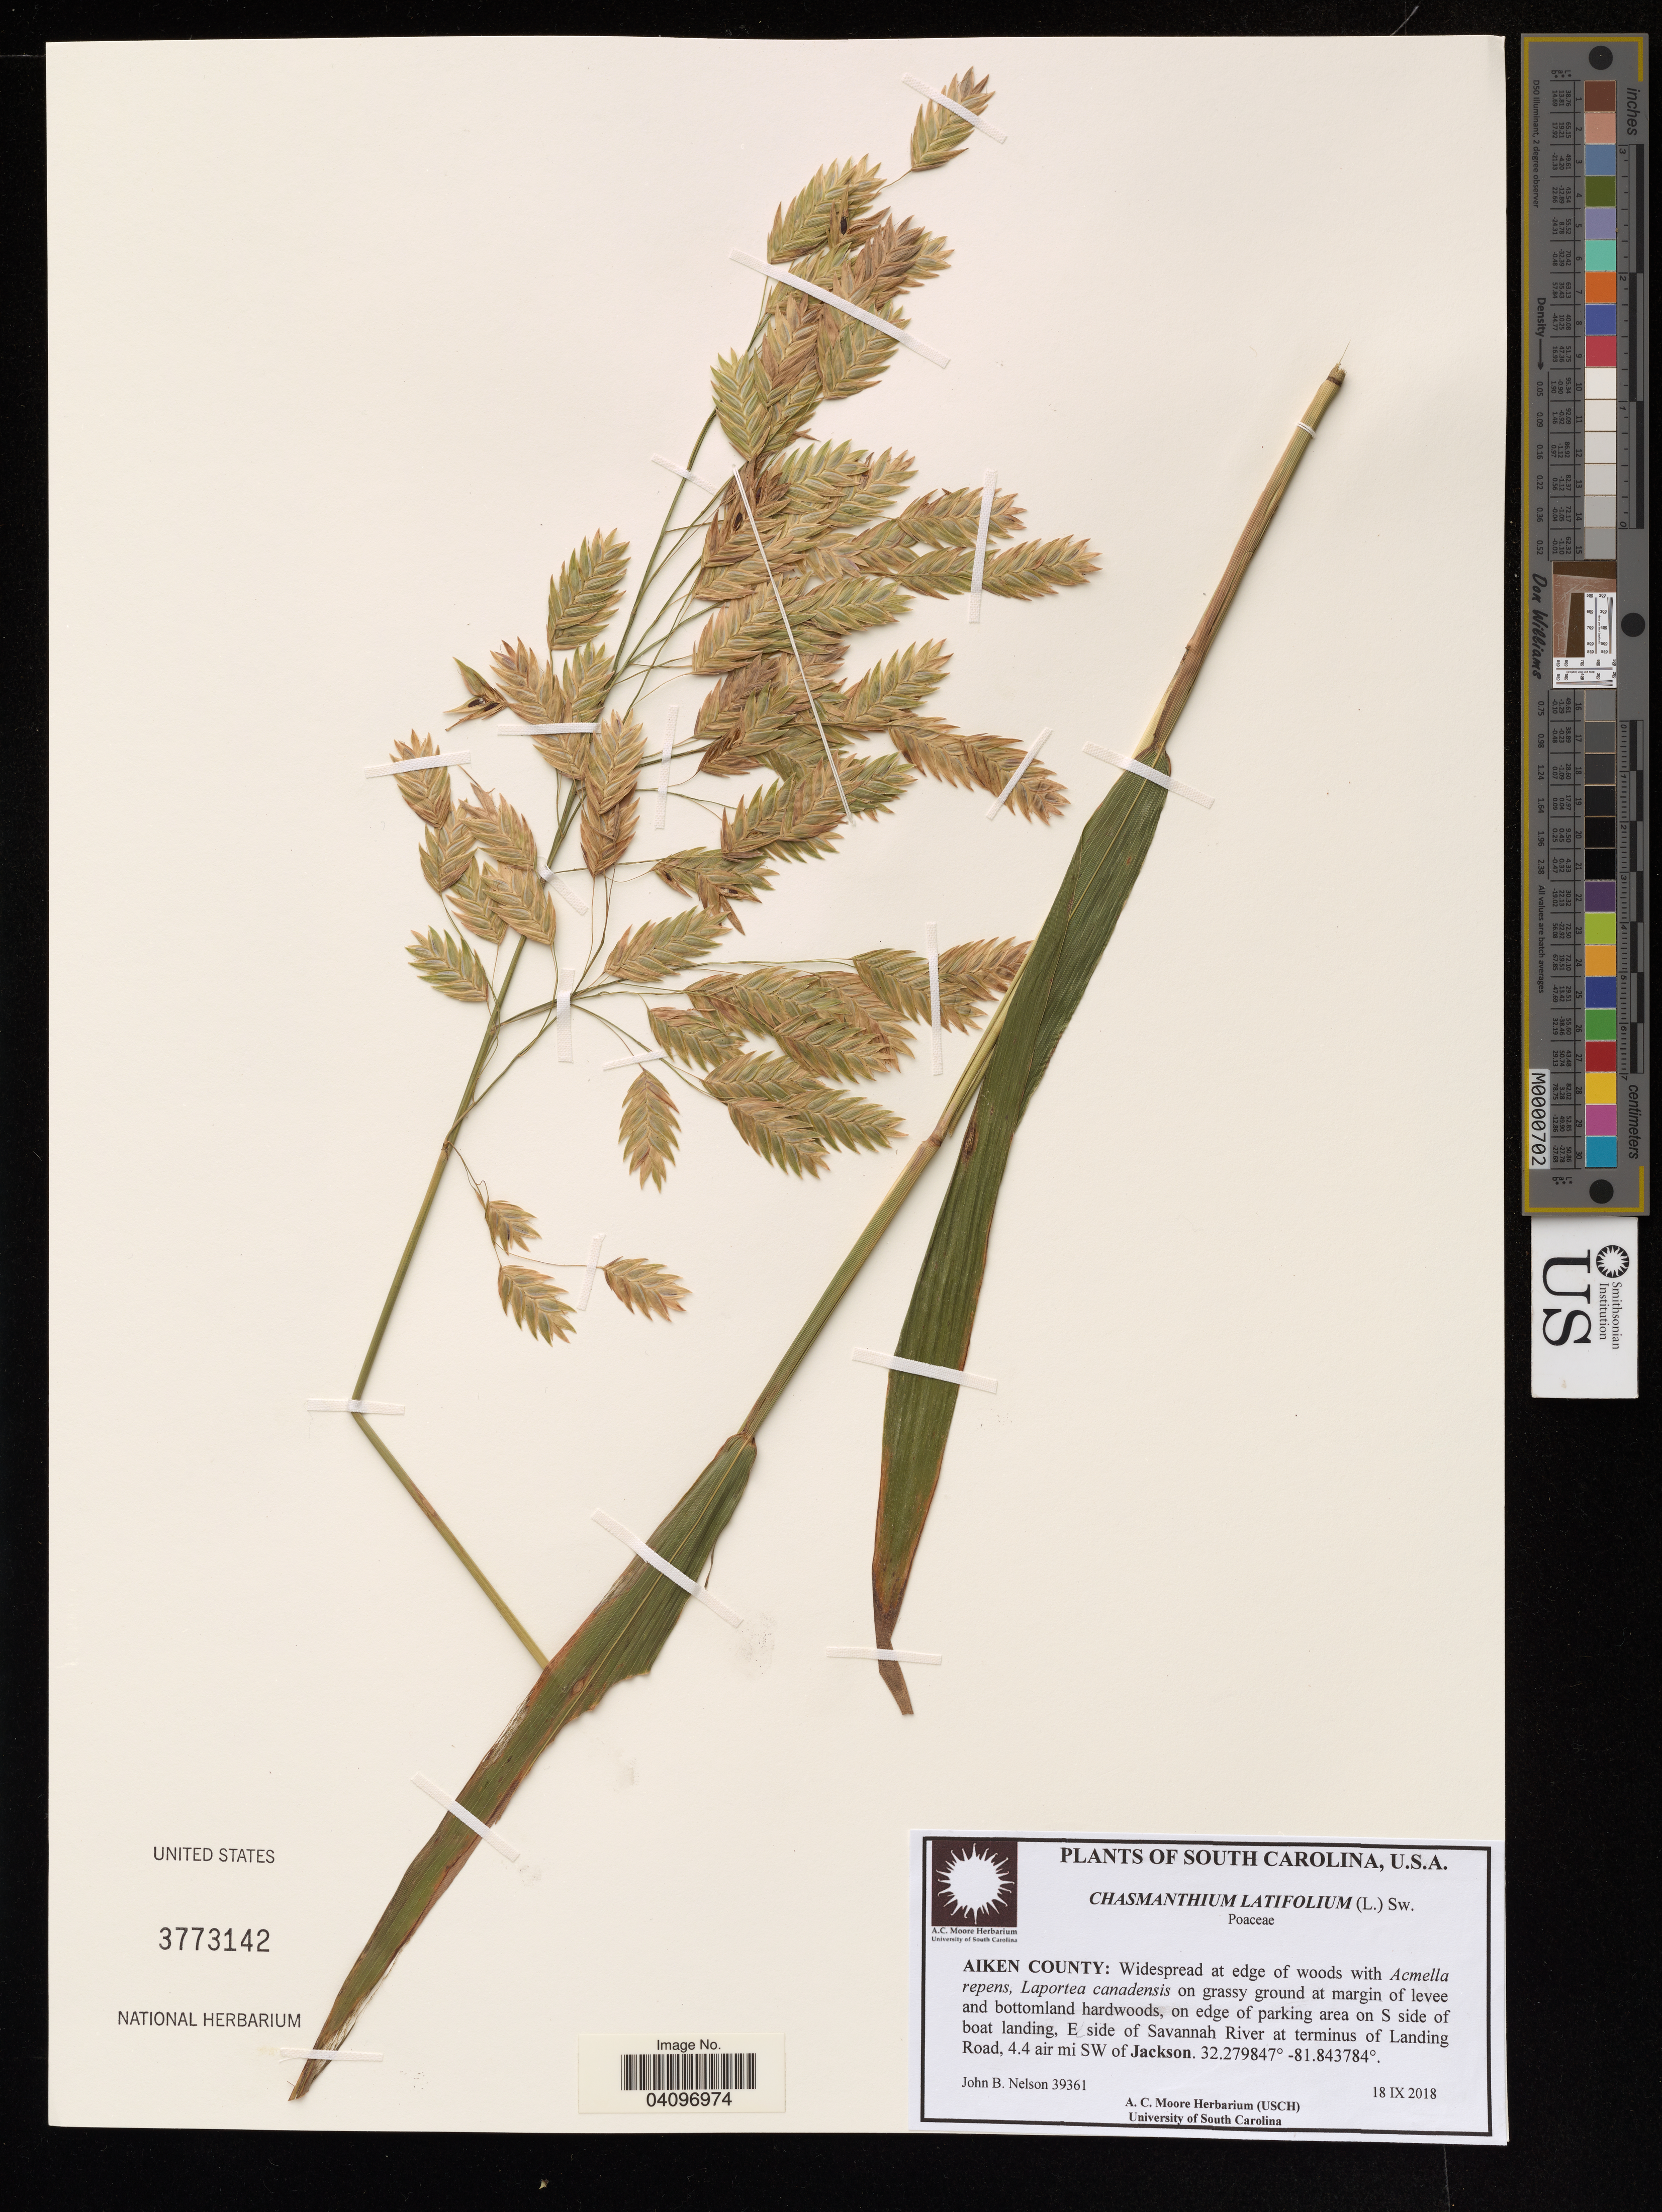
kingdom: Plantae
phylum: Tracheophyta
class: Liliopsida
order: Poales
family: Poaceae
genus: Chasmanthium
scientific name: Chasmanthium latifolium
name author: (Michx.) H.O. Yates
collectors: J. Nelson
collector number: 39361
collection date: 2018-09-18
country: United States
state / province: South Carolina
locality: Aiken County: on edge of parking area on S side of boat landing, E side of Savannah River at terminus of Landing Road, 4.4 air mi SW of Jackson.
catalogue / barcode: US 3773142